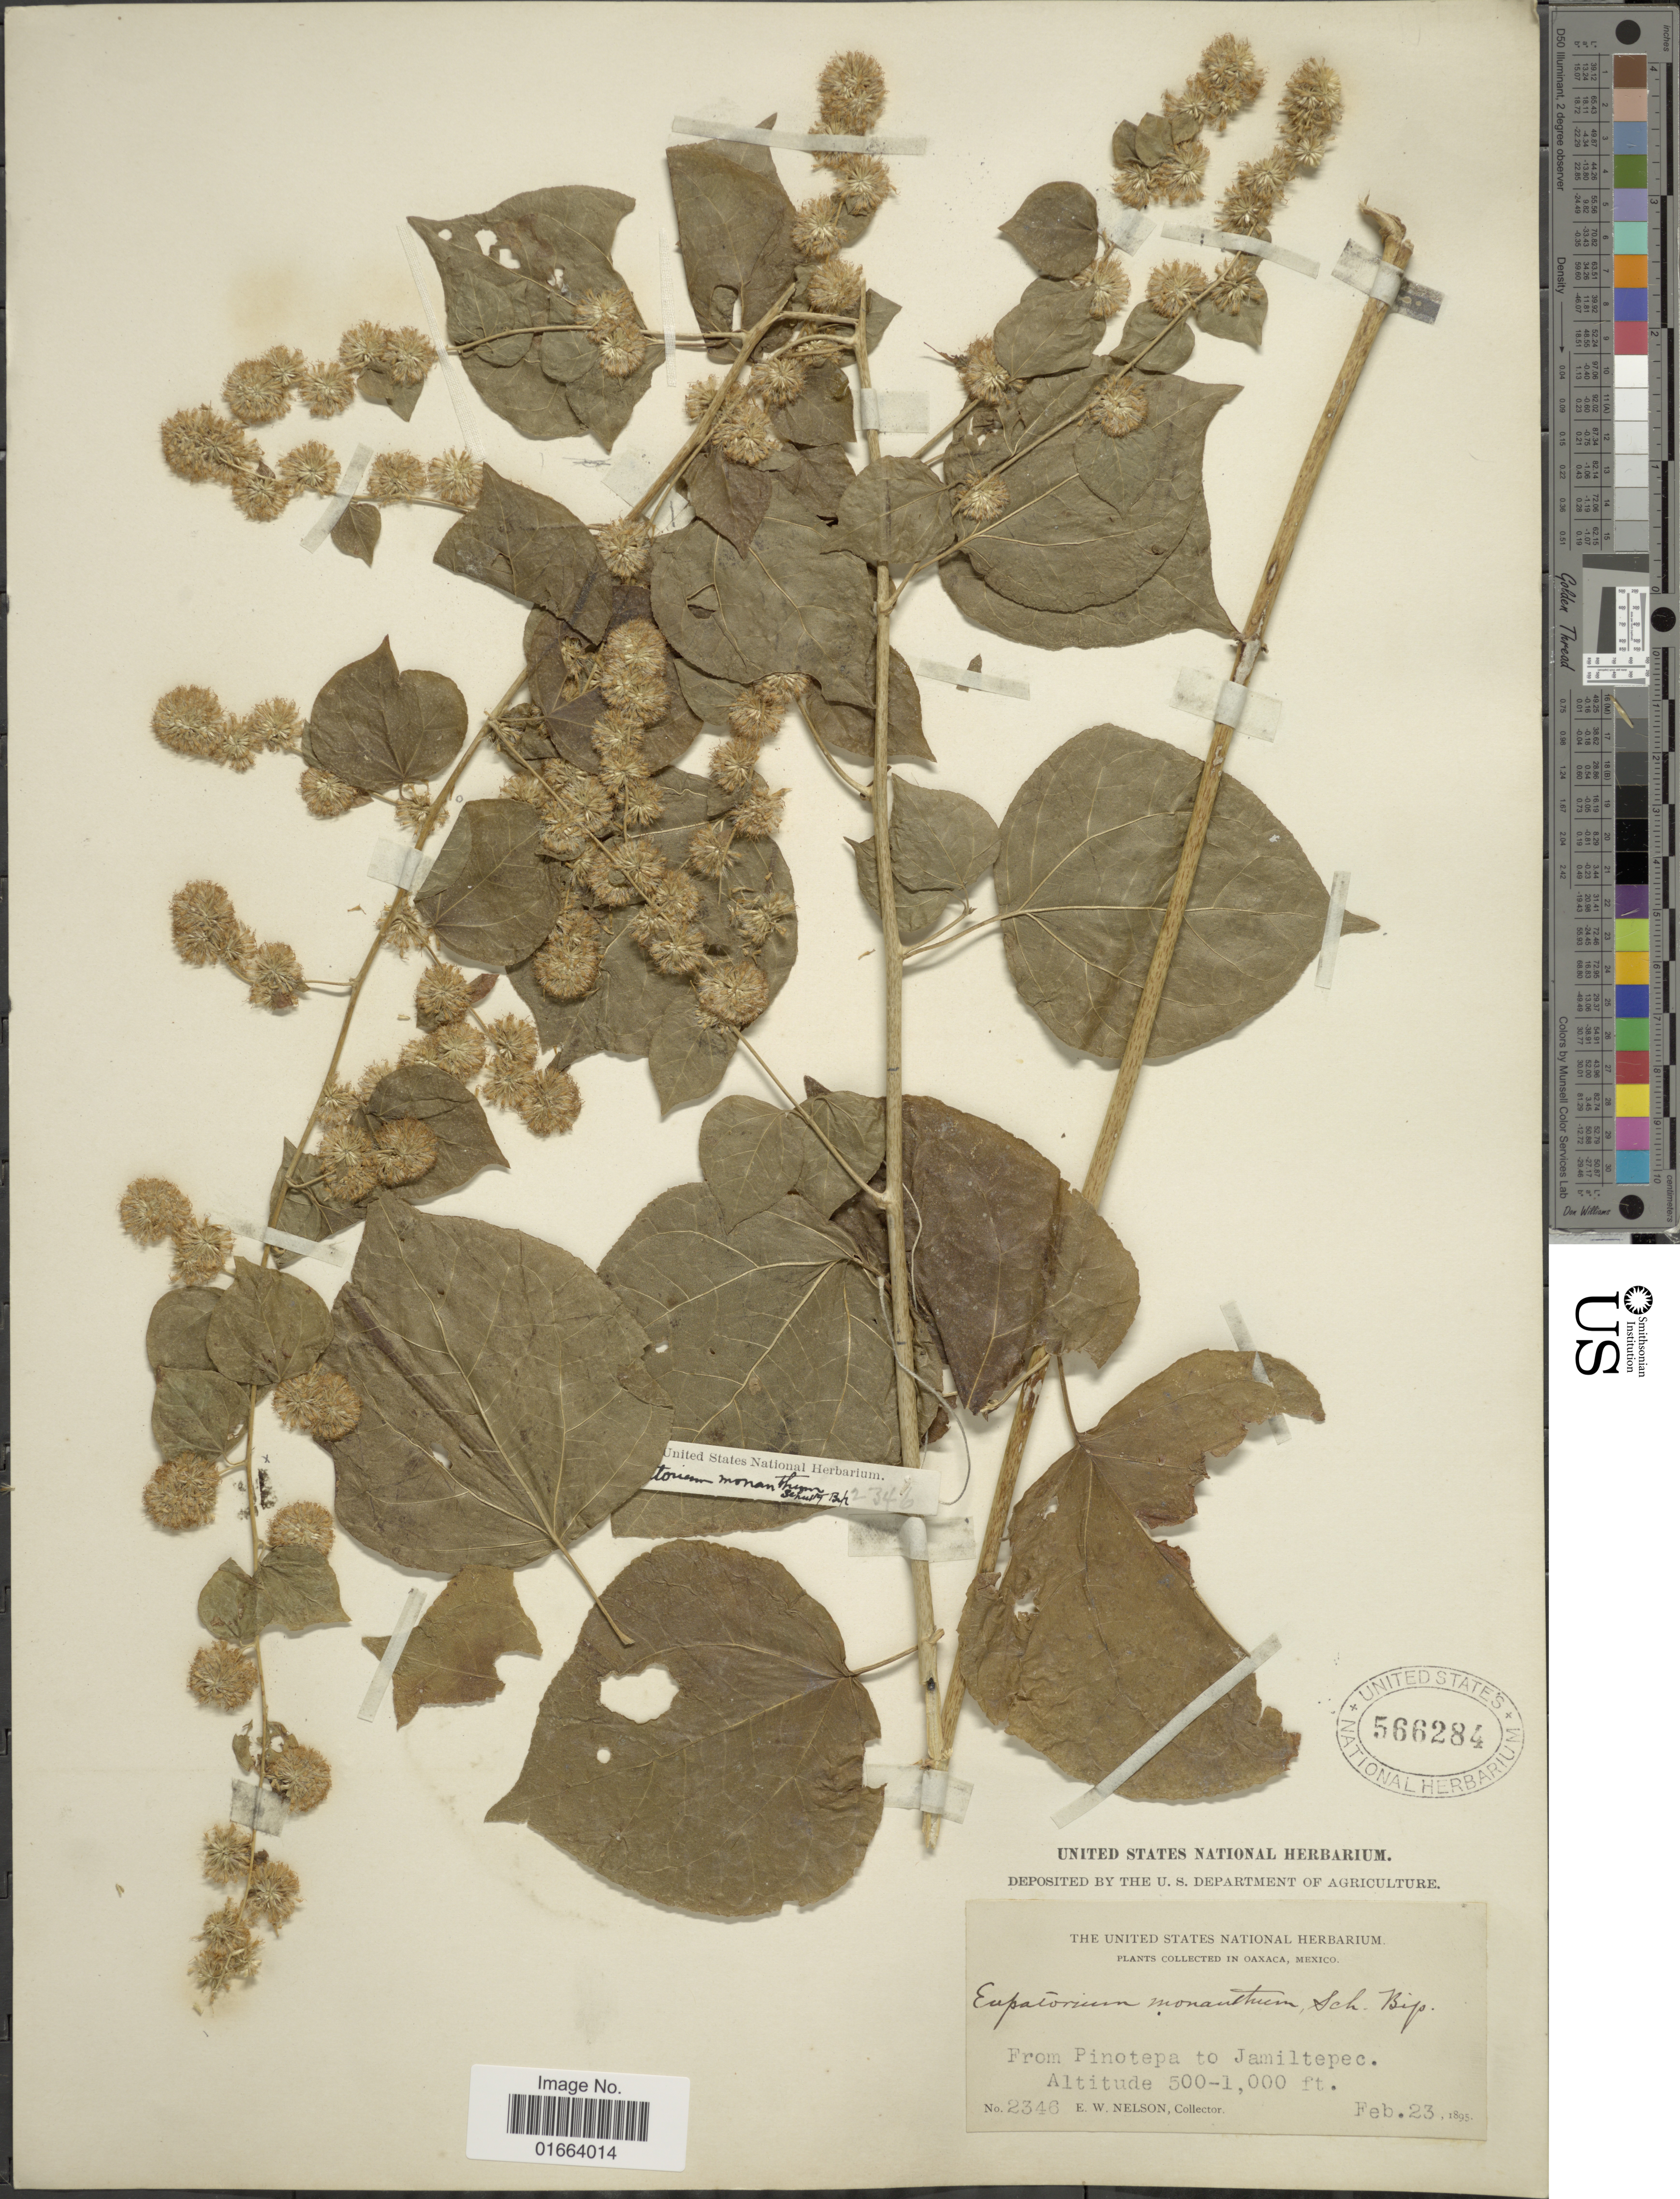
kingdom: Plantae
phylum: Tracheophyta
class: Magnoliopsida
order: Asterales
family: Asteraceae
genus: Neohintonia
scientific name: Neohintonia monantha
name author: (Sch. Bip.) R.M. King & H. Rob.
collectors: E. W. Nelson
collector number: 2346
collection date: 1895-02-23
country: Mexico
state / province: Oaxaca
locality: From Pinotepa to Jamiltepec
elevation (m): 152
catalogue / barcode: US 566284